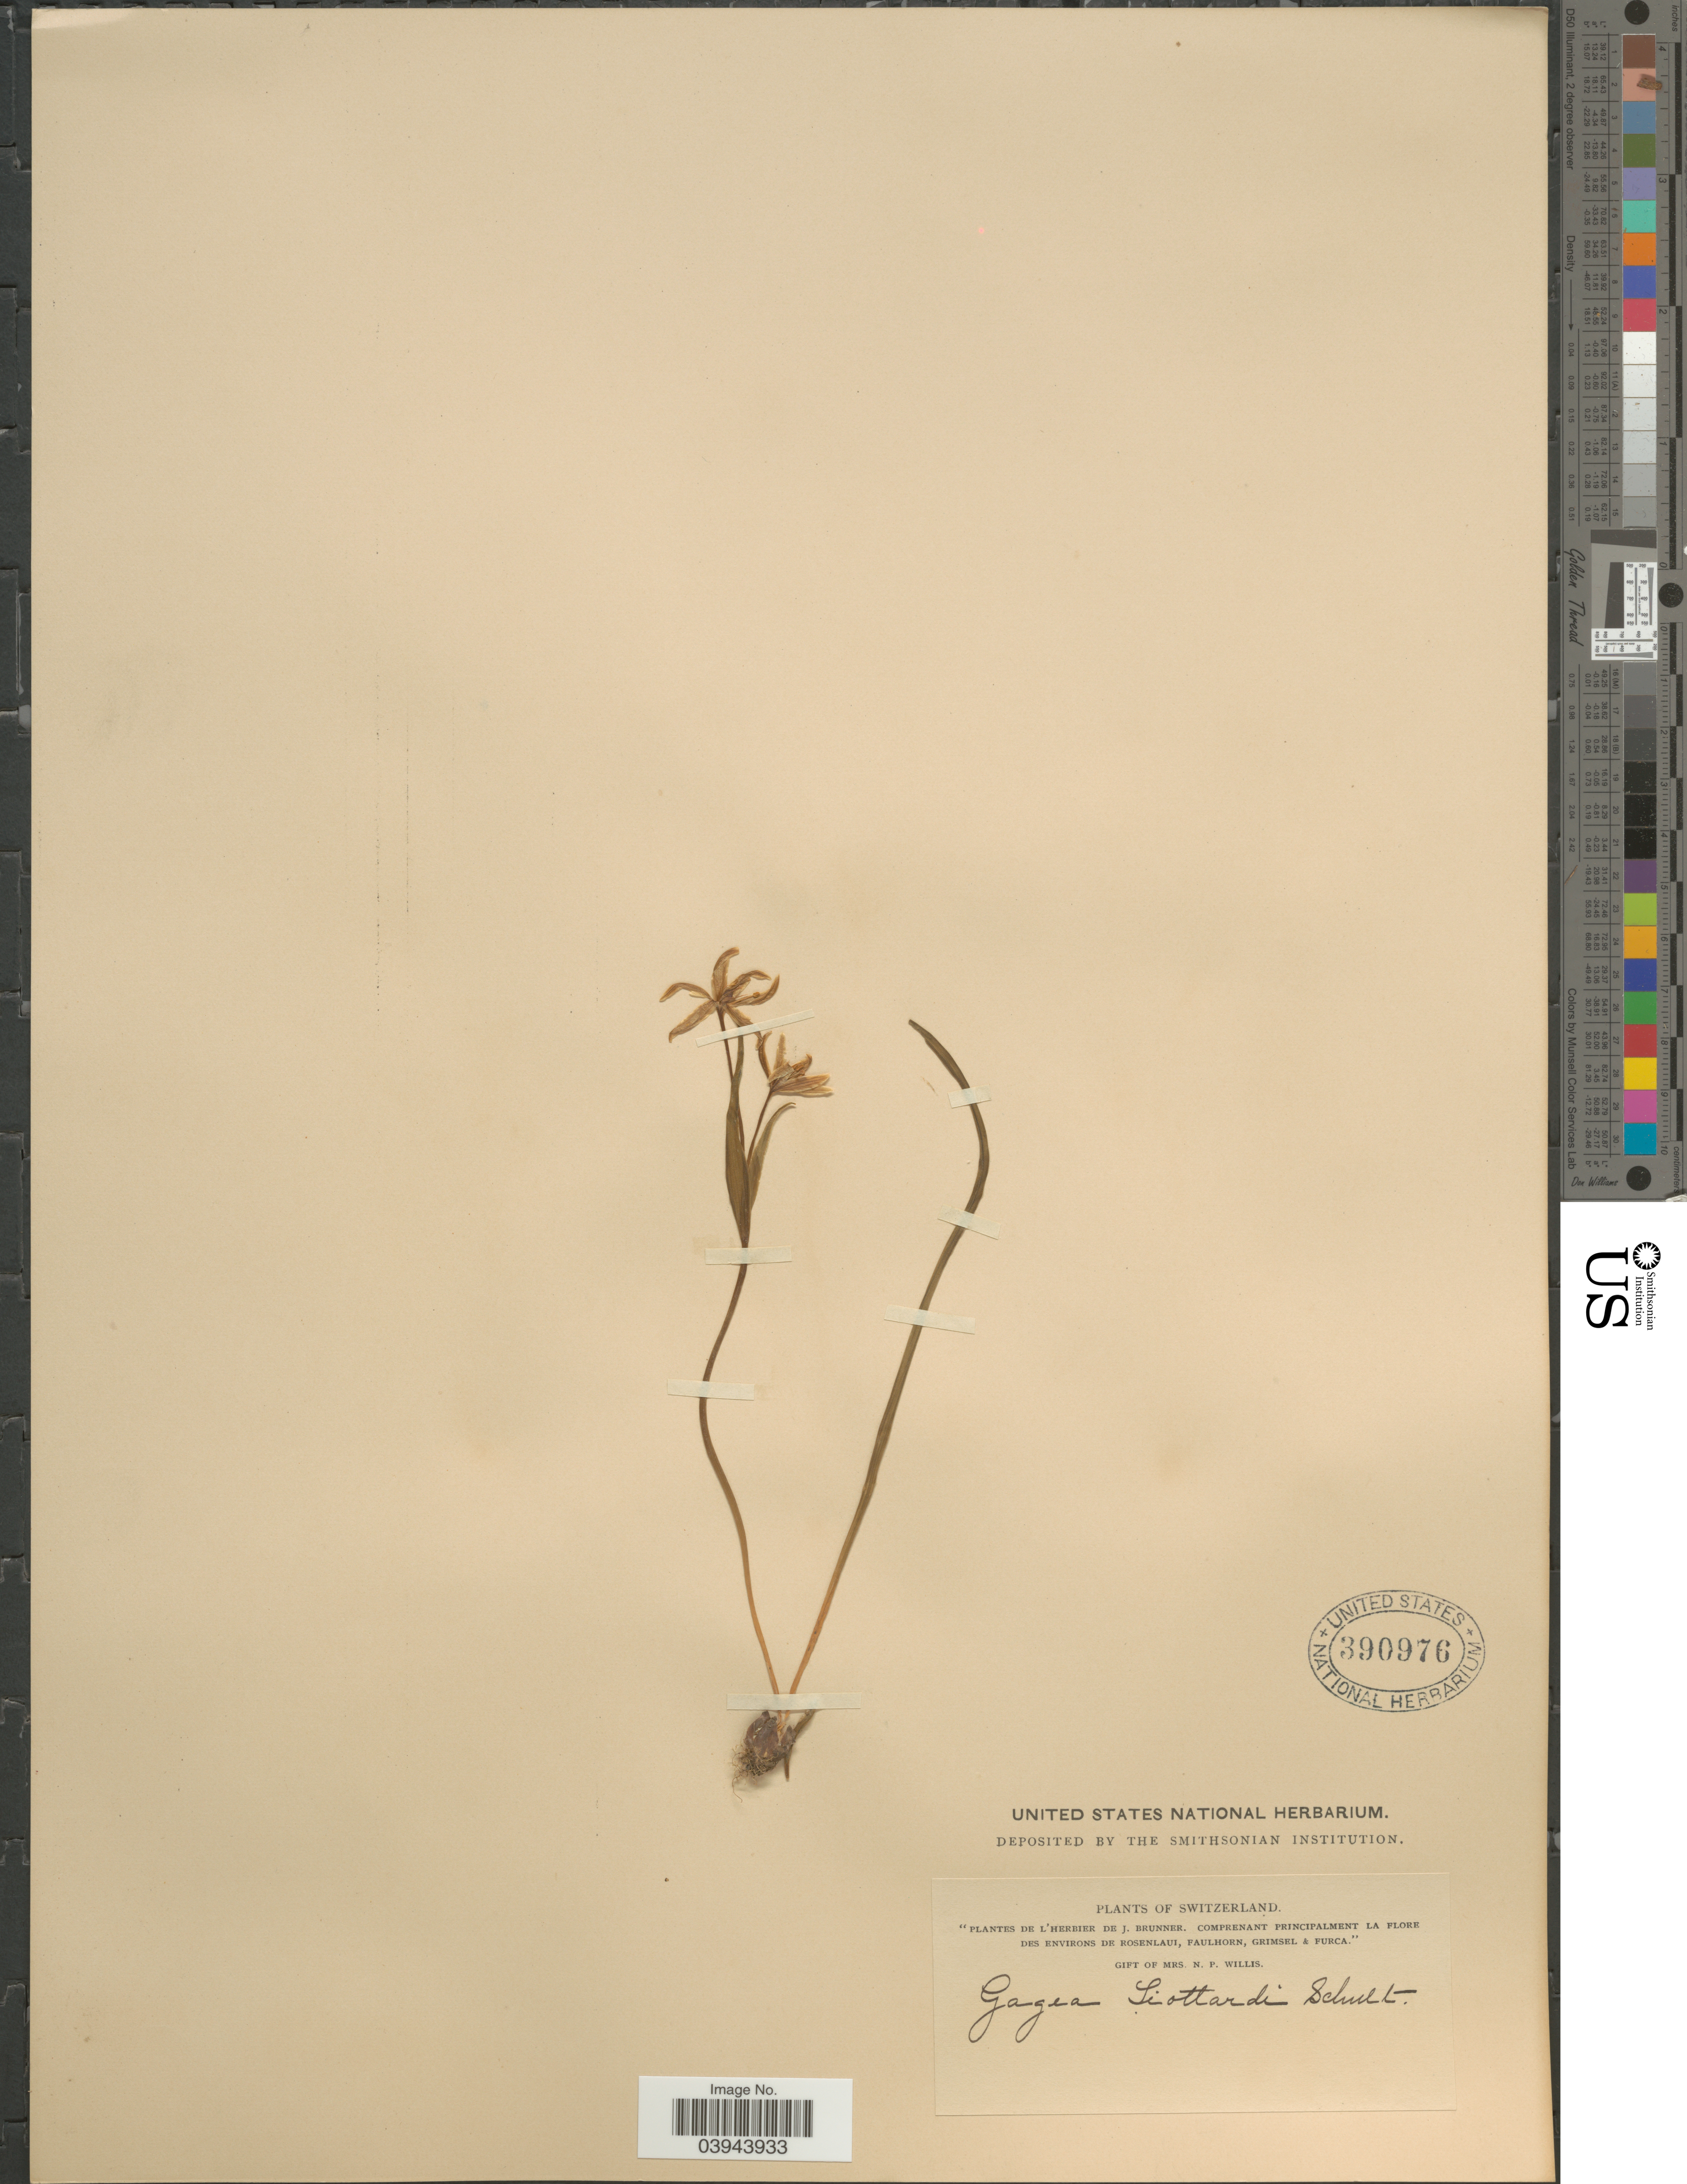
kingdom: Plantae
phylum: Tracheophyta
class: Liliopsida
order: Liliales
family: Liliaceae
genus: Gagea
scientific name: Gagea liottardi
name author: Bourg. ex Nyman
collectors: ex herb. J. Brunner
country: Switzerland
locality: Environs de Rosenlaui, Faulhorn, Grimsel & Furca.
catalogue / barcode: US 390976